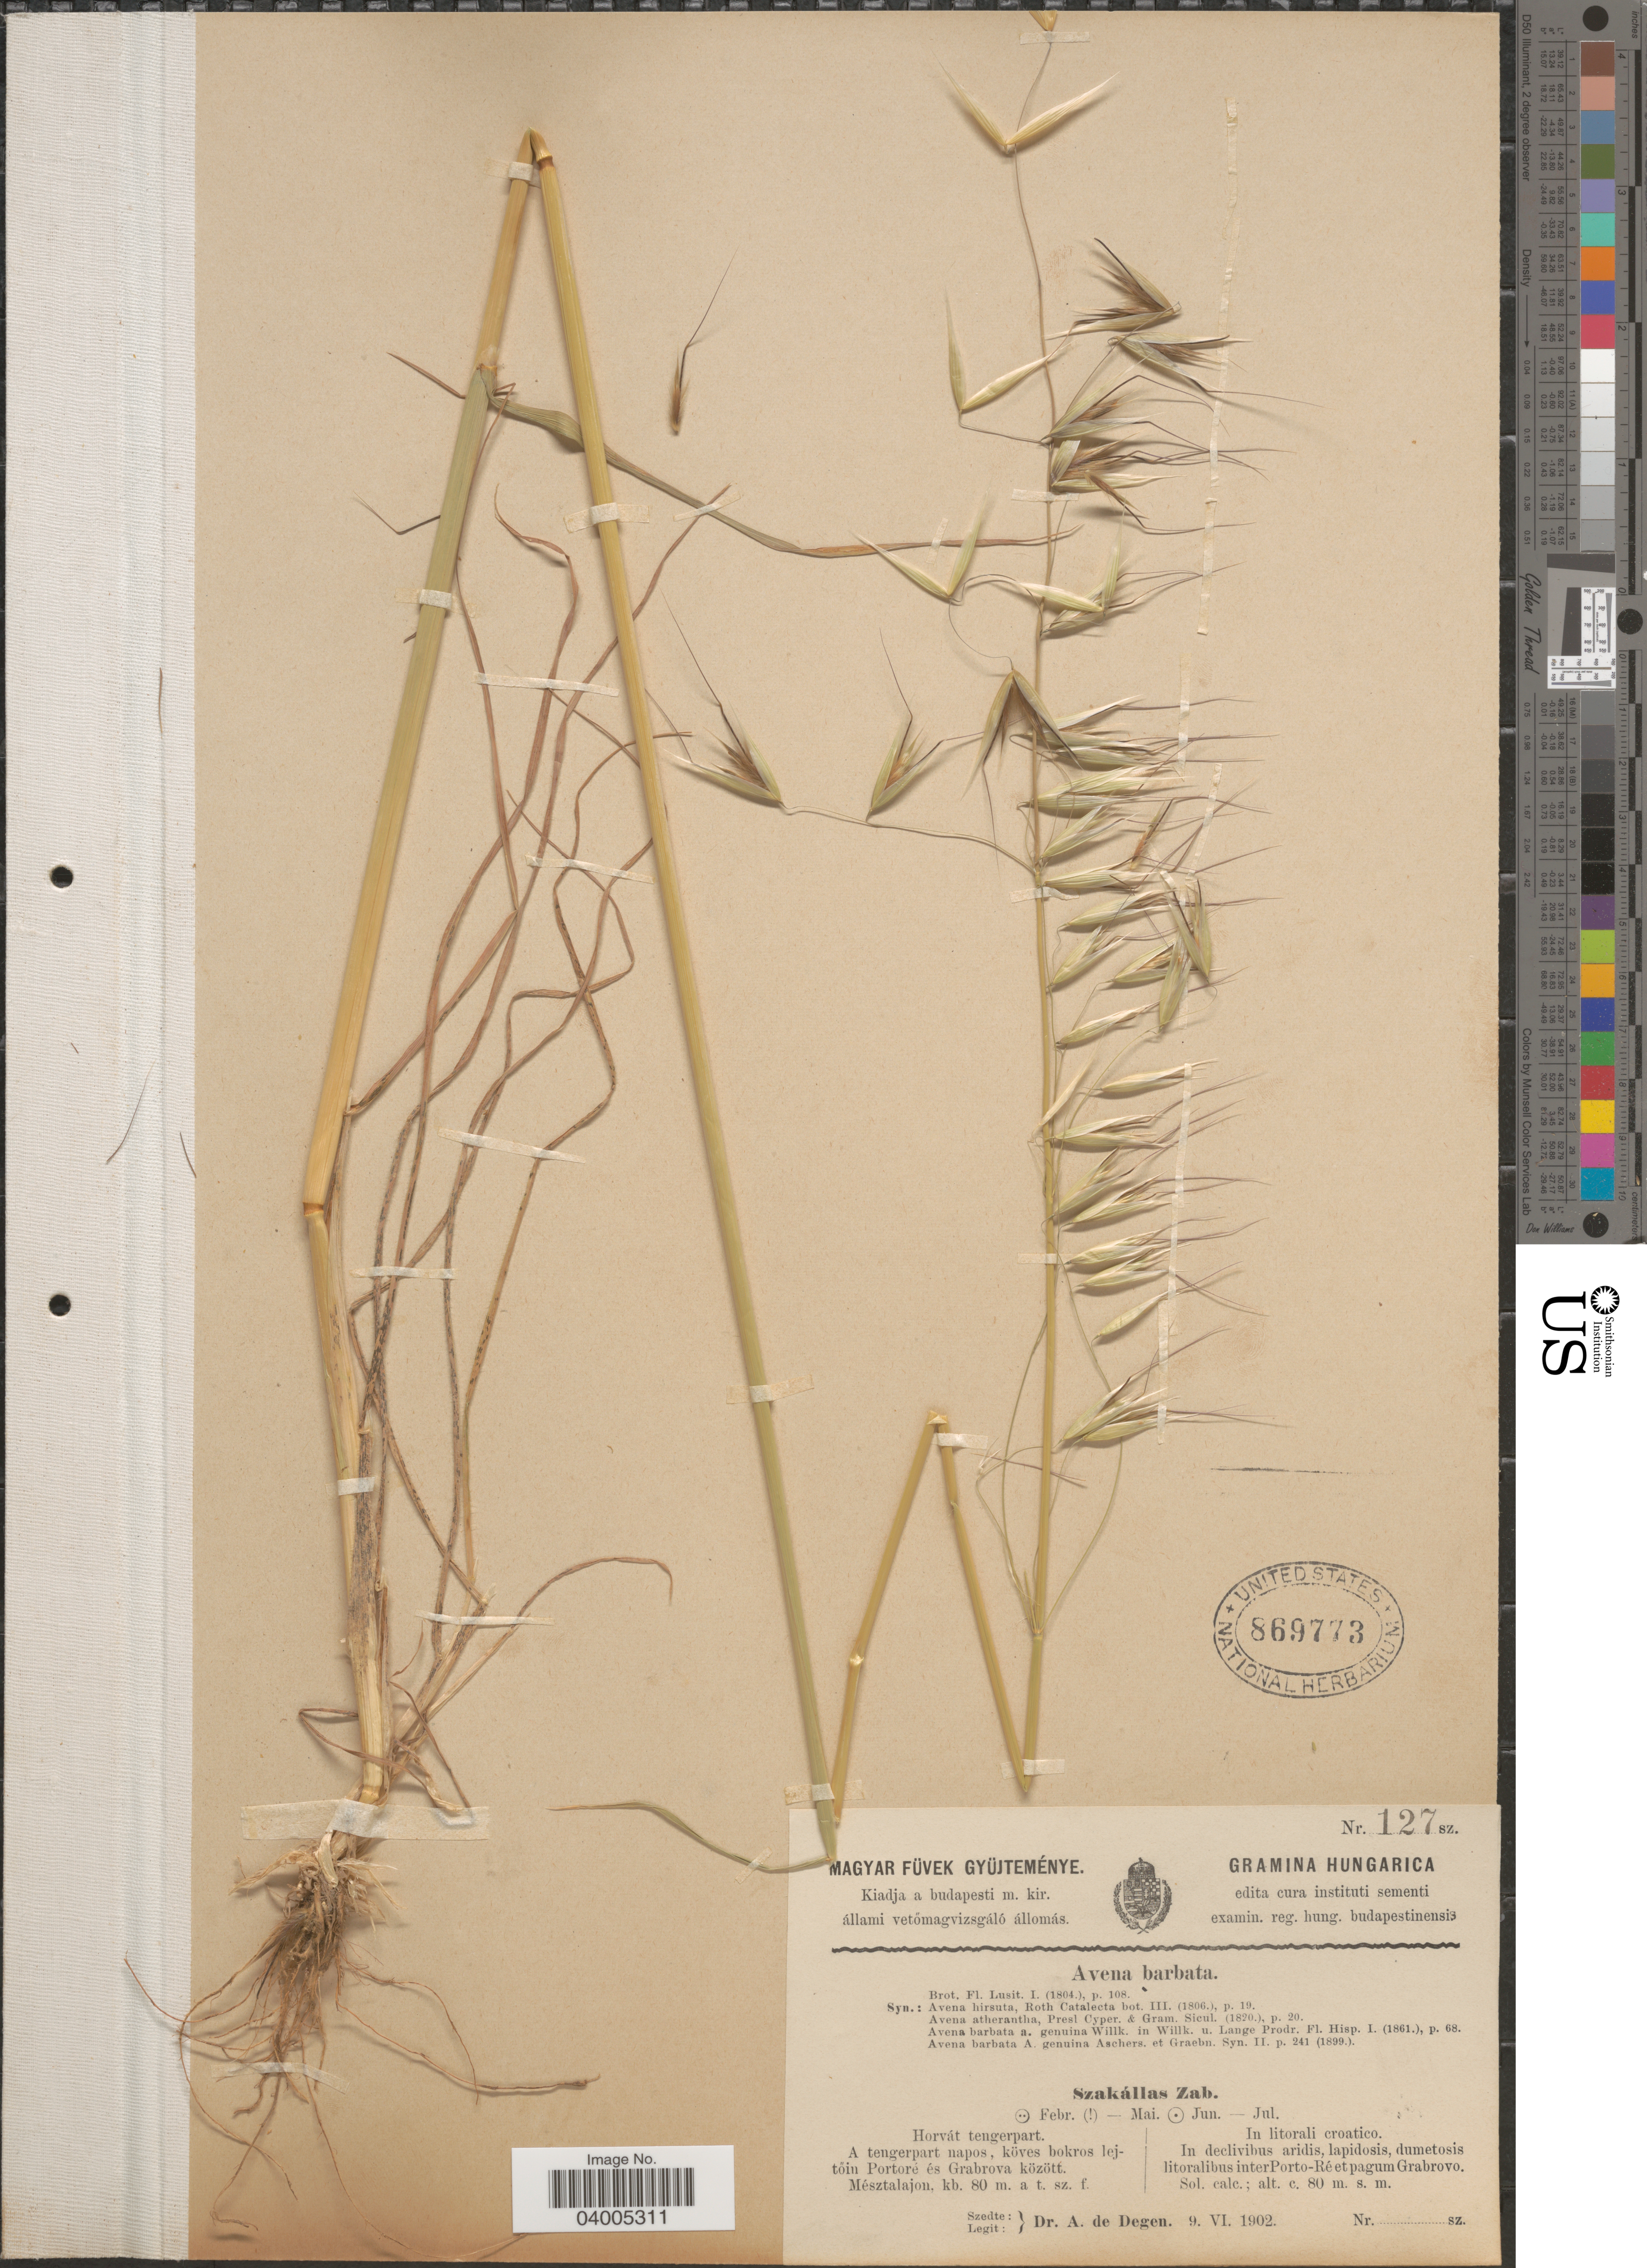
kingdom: Plantae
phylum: Tracheophyta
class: Liliopsida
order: Poales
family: Poaceae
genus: Avena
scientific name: Avena barbata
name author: Pott ex Link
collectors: A. Degen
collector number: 127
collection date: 1902-06-09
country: Hungary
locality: In litorali croatico. In declivibus aridis, lapidosis, dumetosis litoralibus inter Porto-Ré et pagum Grabrovo.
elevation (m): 80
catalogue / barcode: US 869773